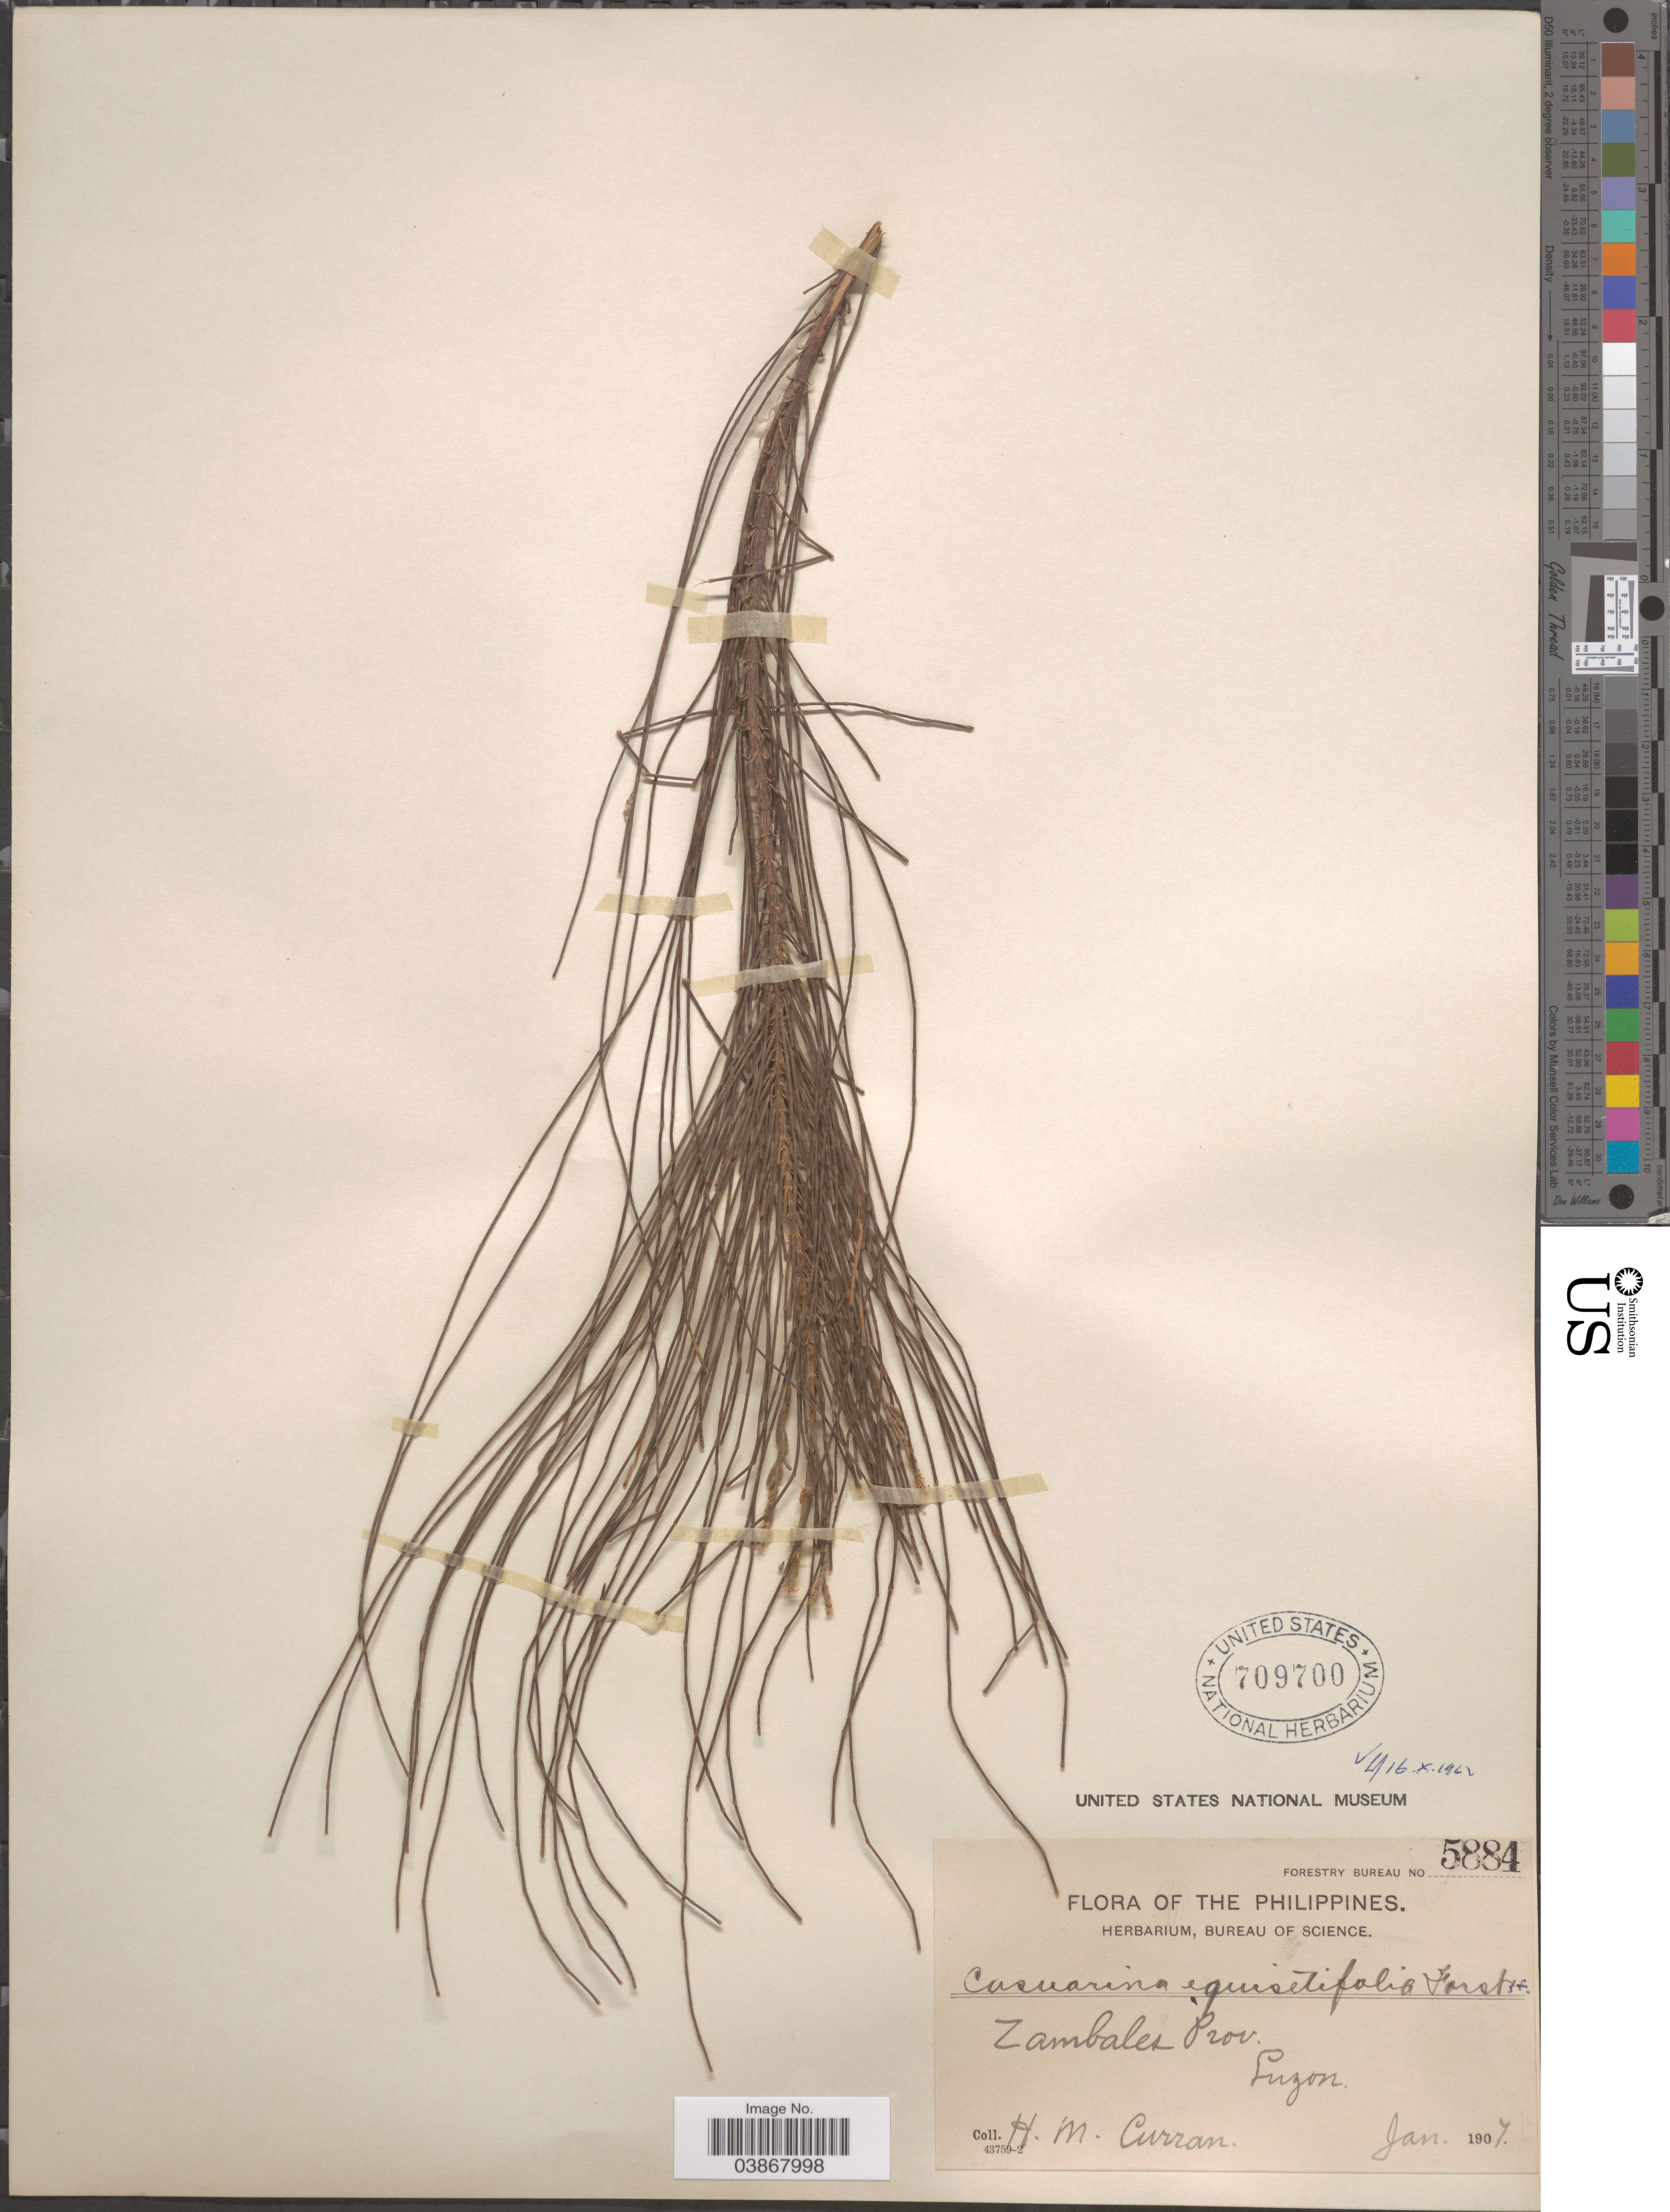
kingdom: Plantae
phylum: Tracheophyta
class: Magnoliopsida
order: Fagales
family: Casuarinaceae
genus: Casuarina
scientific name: Casuarina equisetifolia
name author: L.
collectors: H. M. Curran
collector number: Forestry Bureau 5884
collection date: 1907-01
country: Philippines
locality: Zambales Prov., Luzon.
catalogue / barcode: US 709700